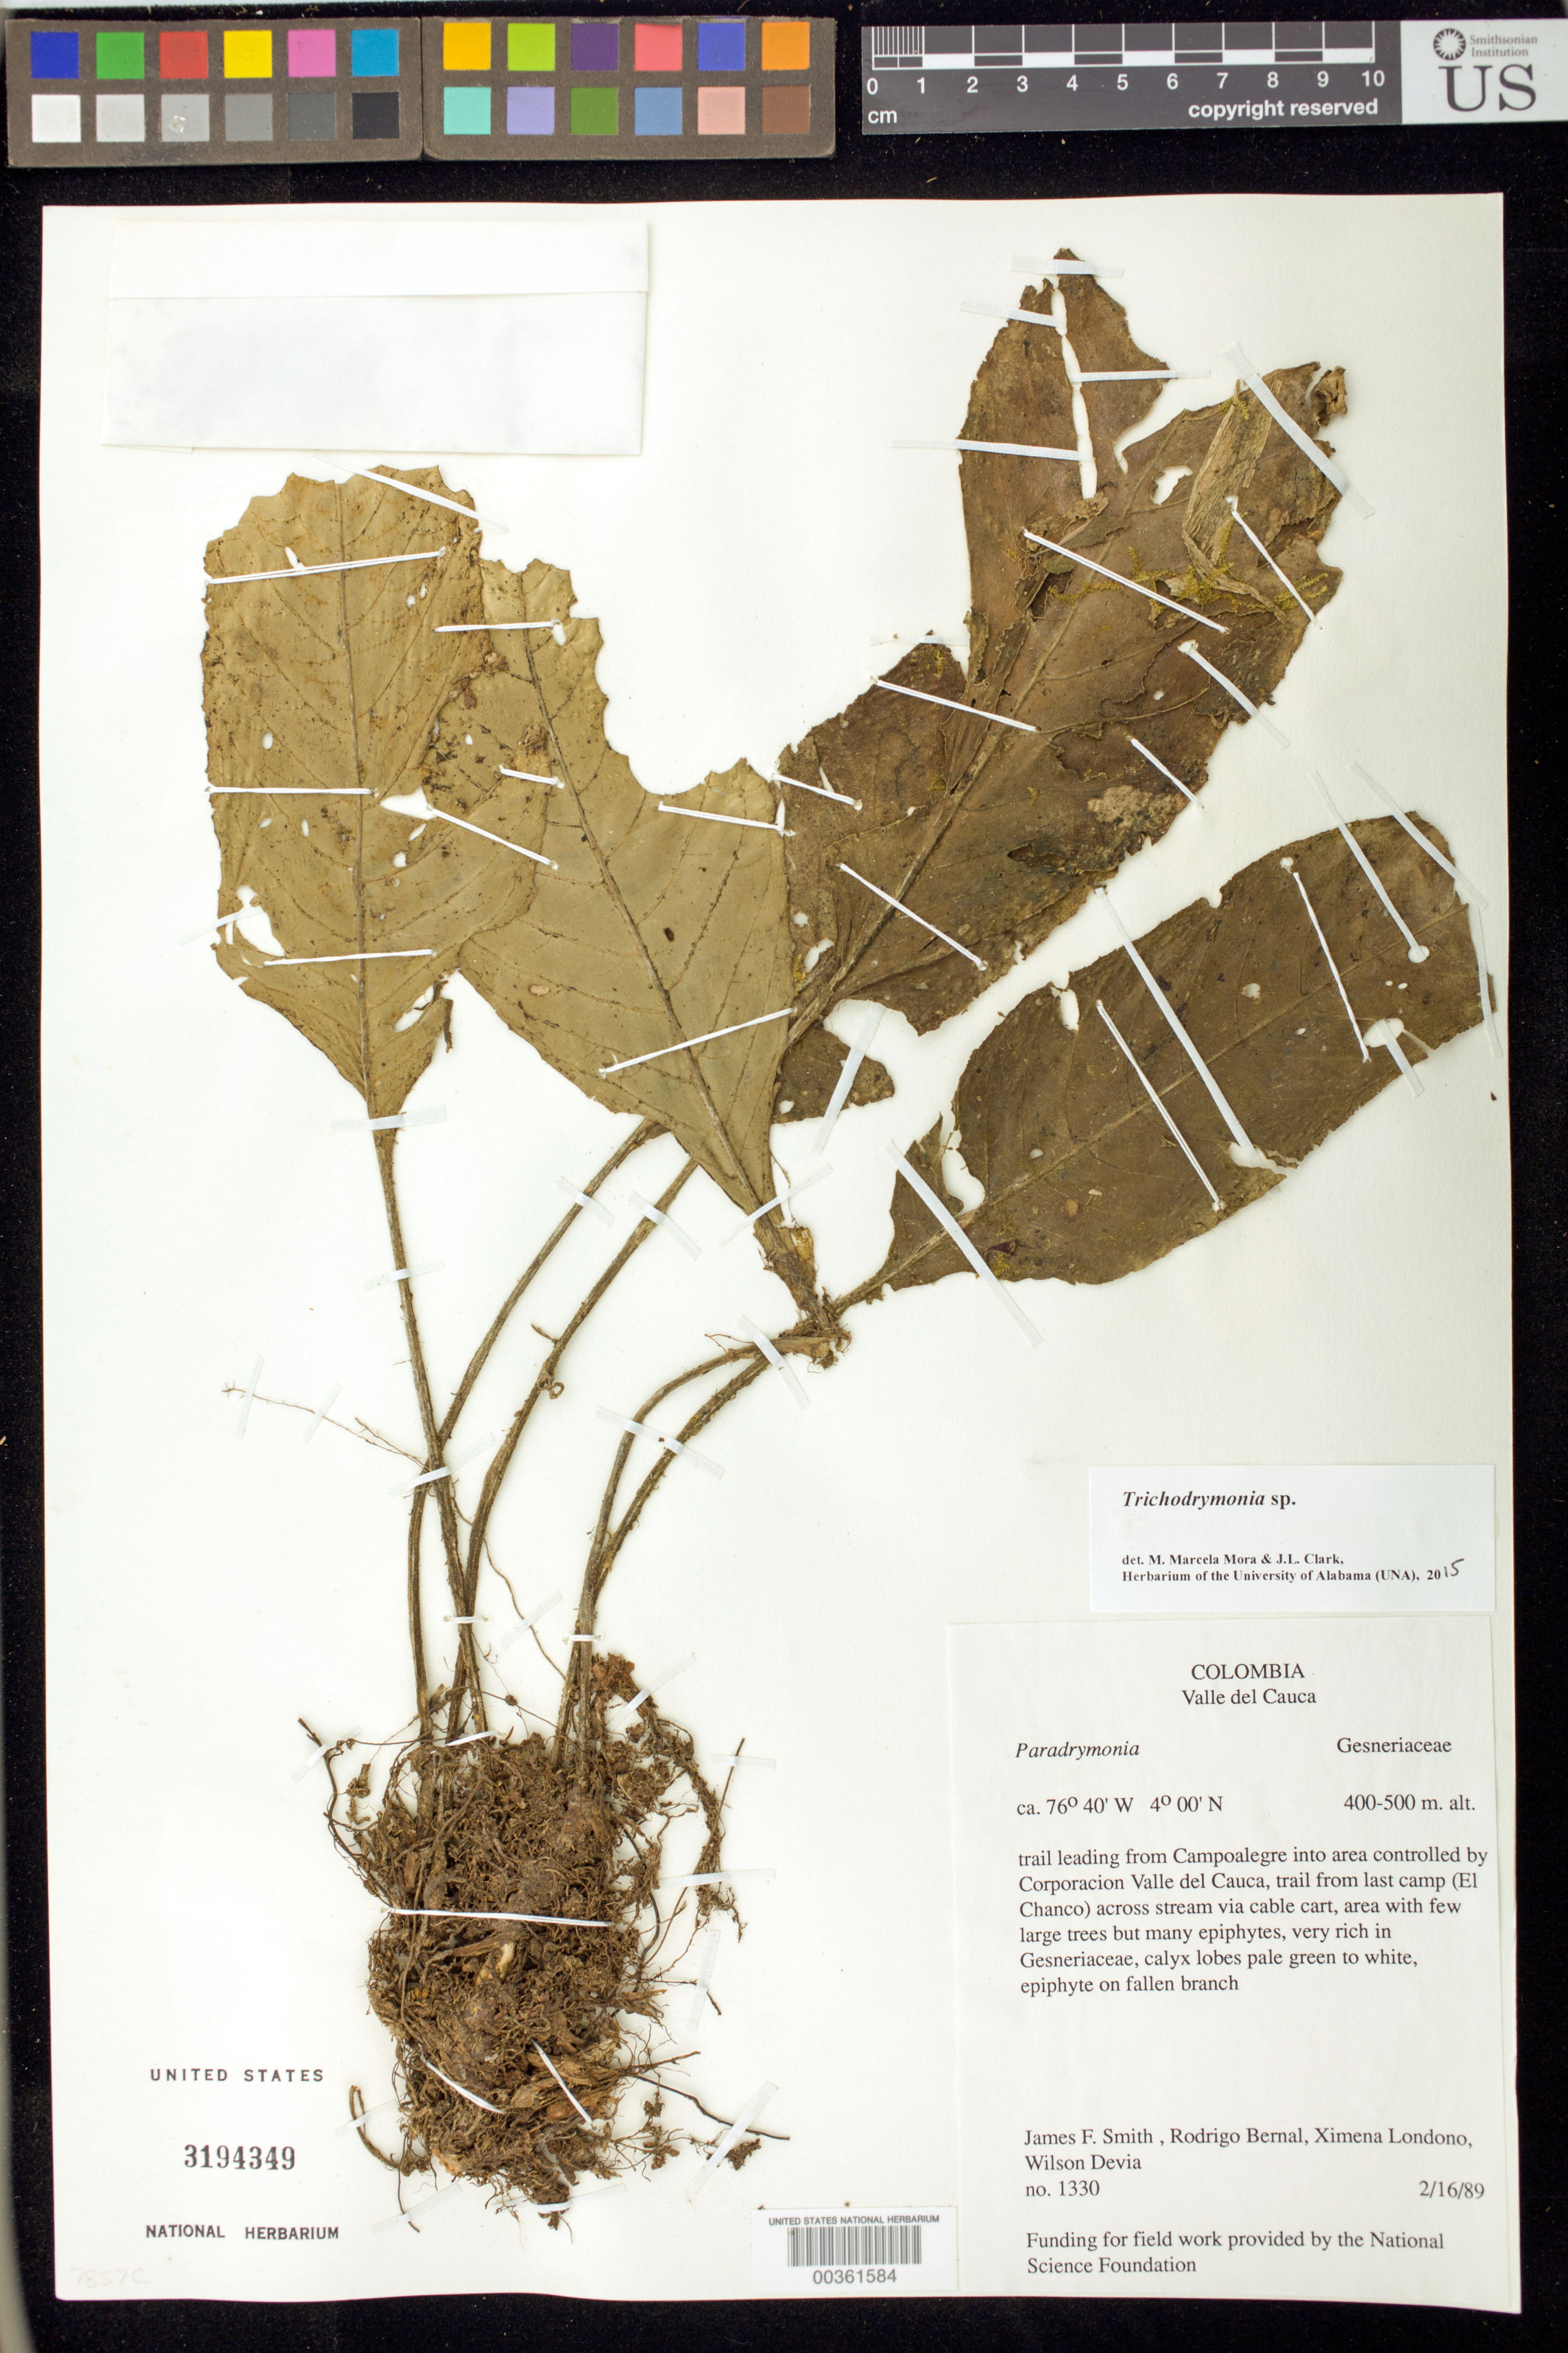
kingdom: Plantae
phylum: Tracheophyta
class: Magnoliopsida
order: Lamiales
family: Gesneriaceae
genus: Trichodrymonia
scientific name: Trichodrymonia sp.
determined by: Mora, M. M.; Clark, J. L.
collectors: J. Smith, R. Bernal, X. Londoño & W. Devia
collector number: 1330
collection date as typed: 16 Feb 1989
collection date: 1989-02-16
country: Colombia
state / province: Valle del Cauca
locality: Trail leading from Campoalegre into area controlled by Corporacion Valle del Cauca, trail from last camp across stream via cable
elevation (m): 400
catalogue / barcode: US 3194349